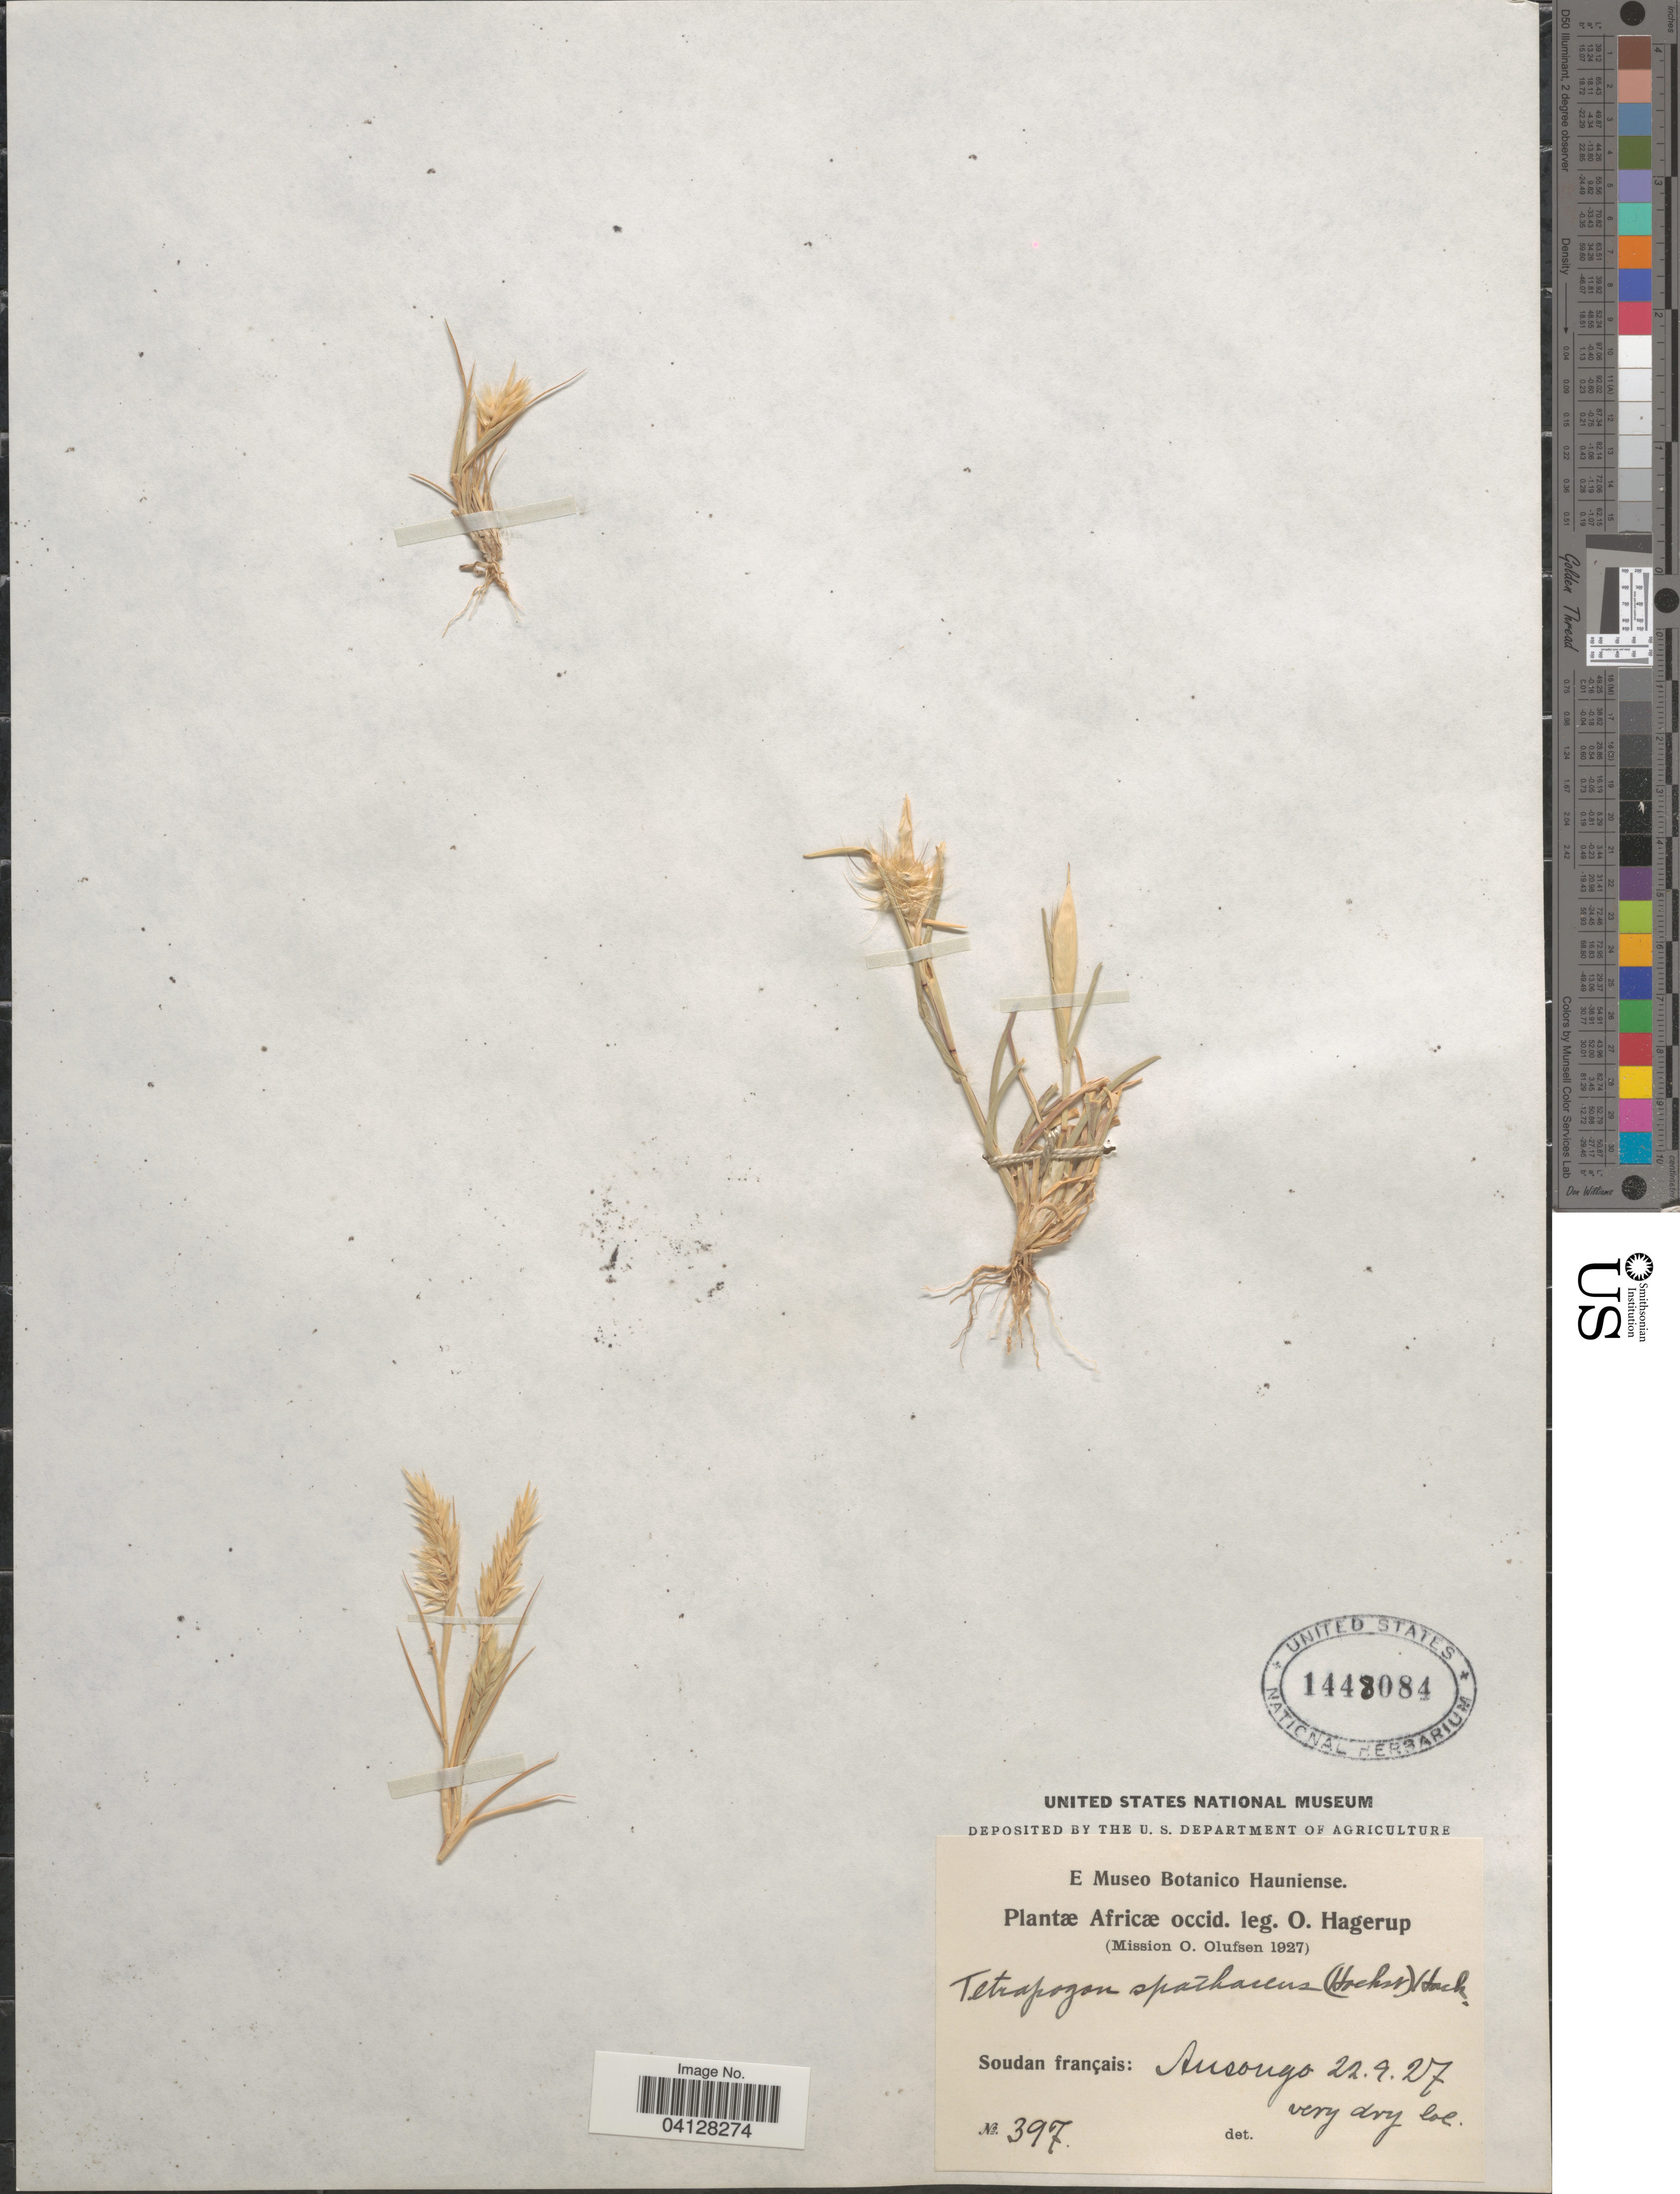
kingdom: Plantae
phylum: Tracheophyta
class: Liliopsida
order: Poales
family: Poaceae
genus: Tetrapogon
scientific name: Tetrapogon spathaceus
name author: (Hochst. ex Steud.) Hack. ex Durand & Schinz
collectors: O. Hagerup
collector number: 397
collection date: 1927-09-22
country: Sudan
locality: Africæ occid. (Mission O. Olufsen 1927). Soudan français: Ansongo.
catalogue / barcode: US 1448084